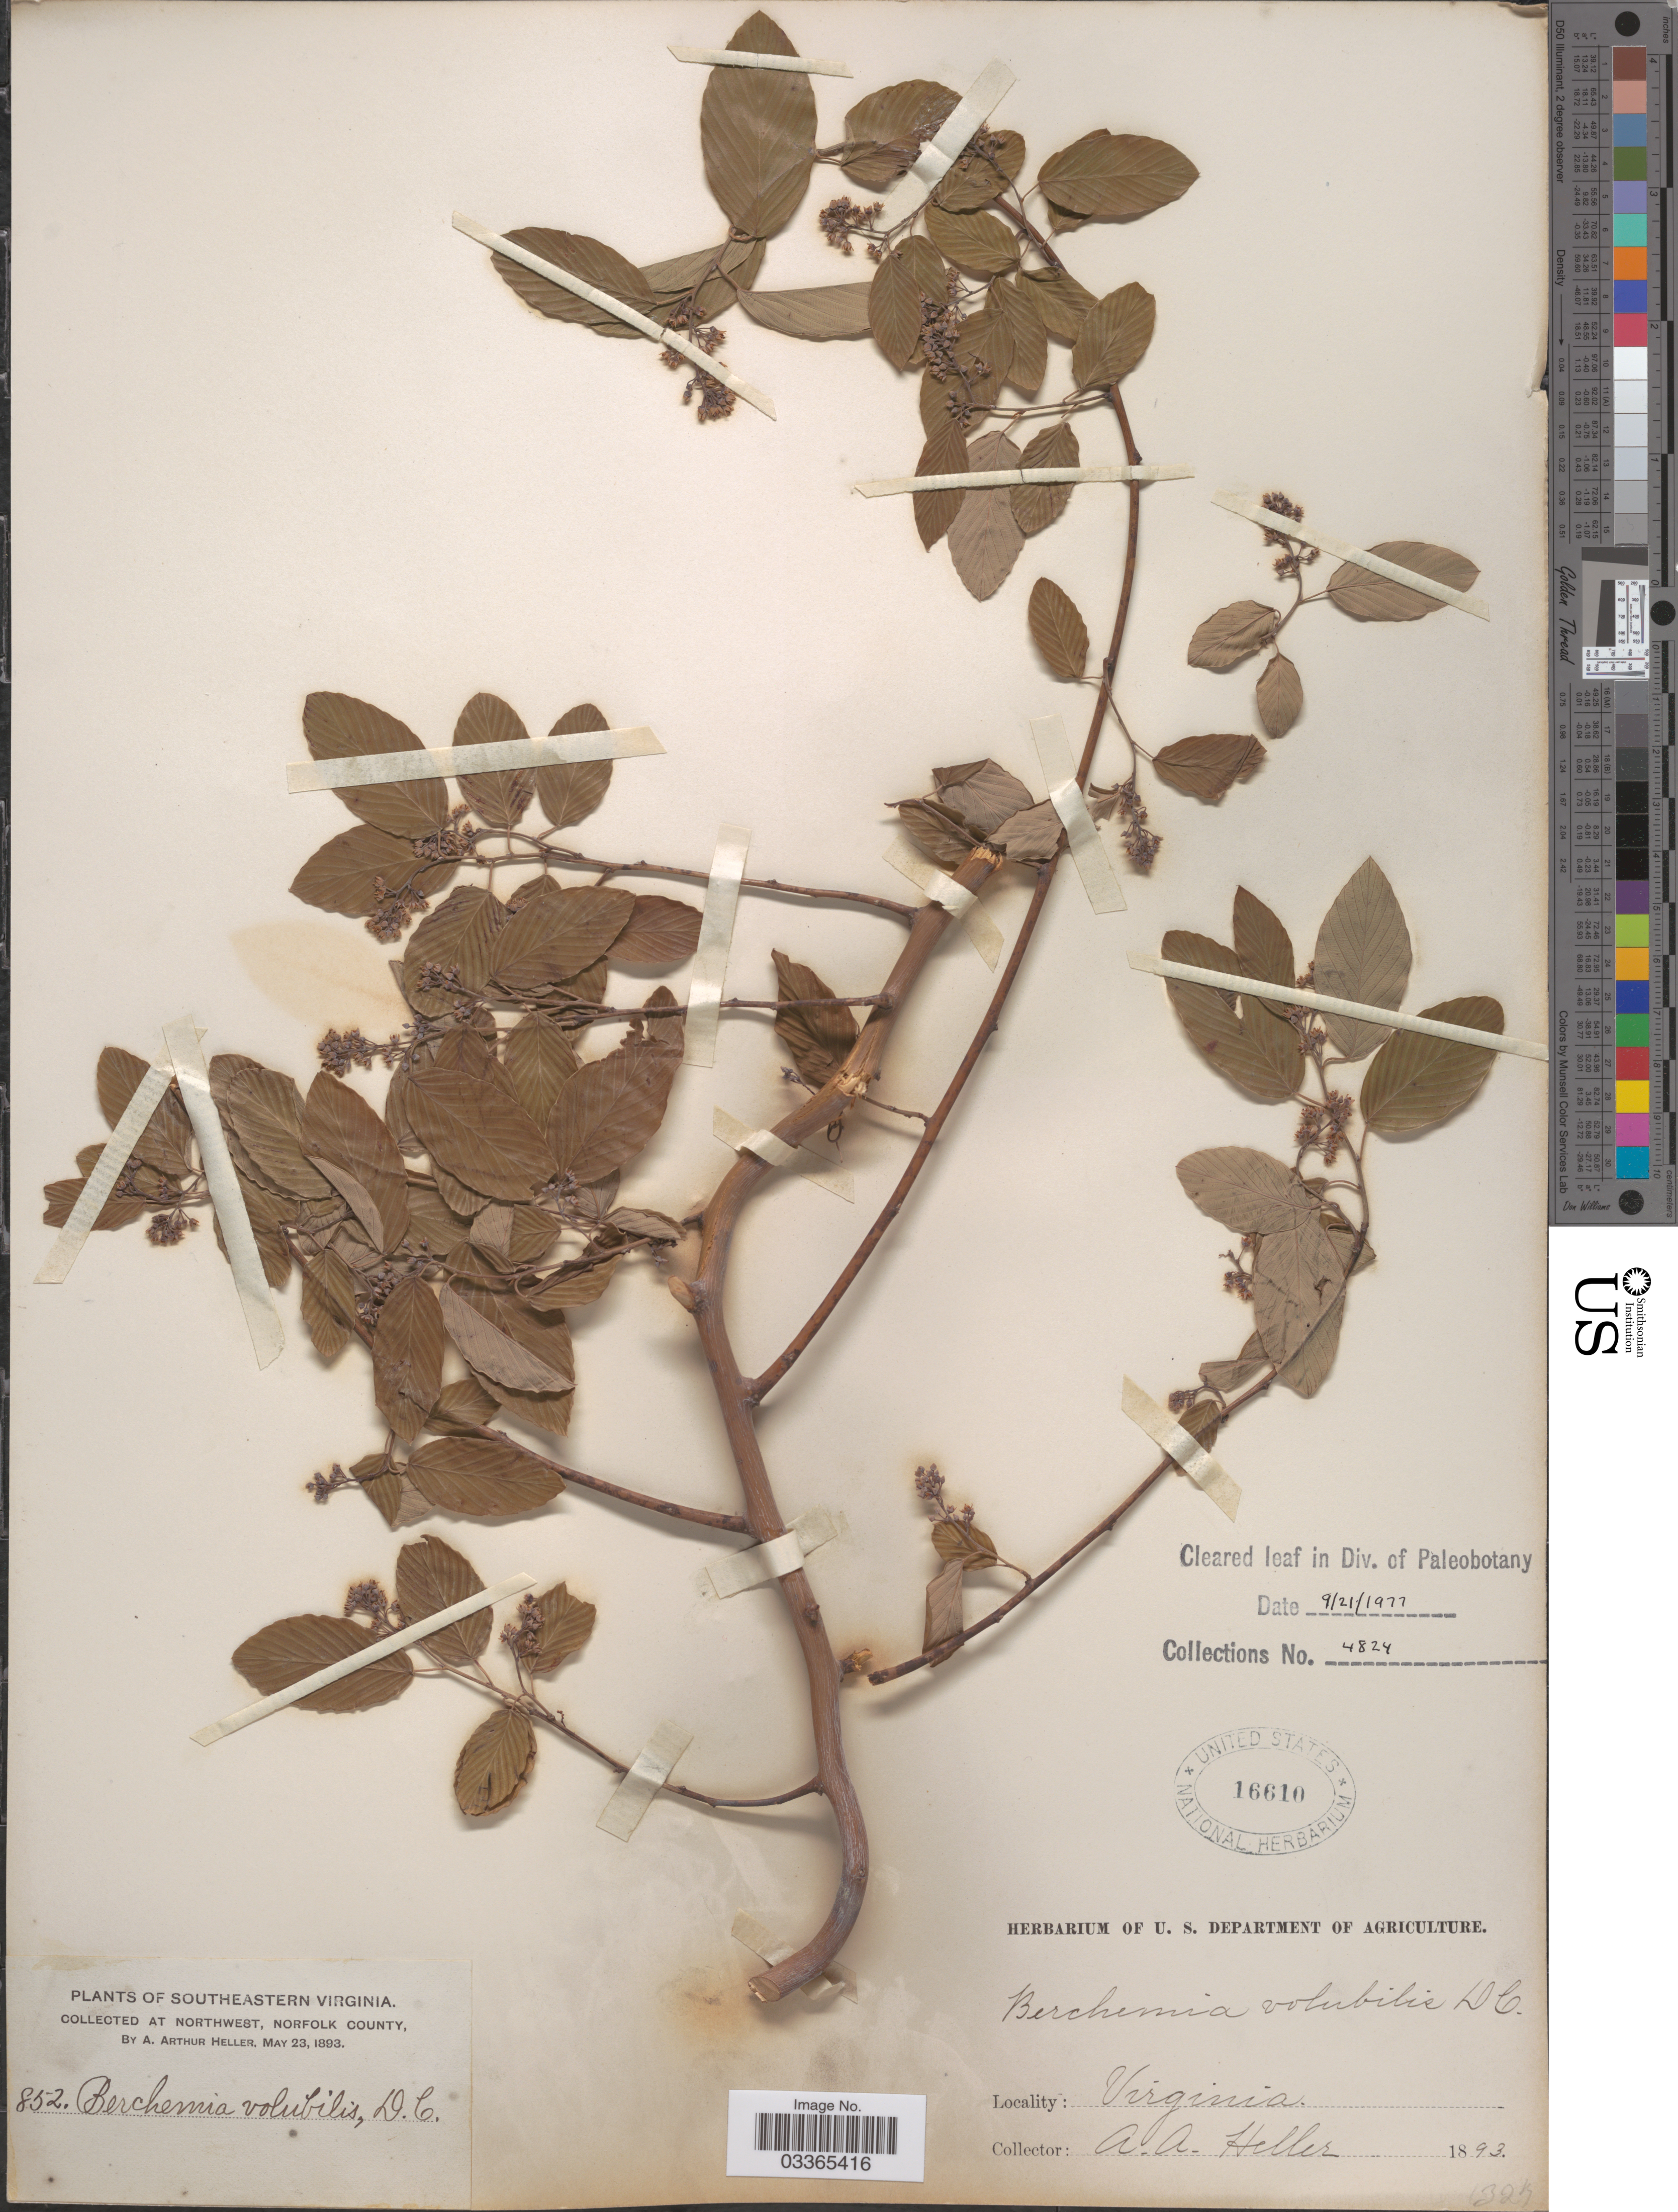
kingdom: Plantae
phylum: Tracheophyta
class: Magnoliopsida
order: Rosales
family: Rhamnaceae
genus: Berchemia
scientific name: Berchemia scandens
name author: (Hill) K. Koch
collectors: A. A. Heller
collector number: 852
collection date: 1893-05-23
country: United States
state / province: Virginia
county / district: City of Norfolk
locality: Southeastern Virginia. At northwest, Norfolk County.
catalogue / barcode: US 16610